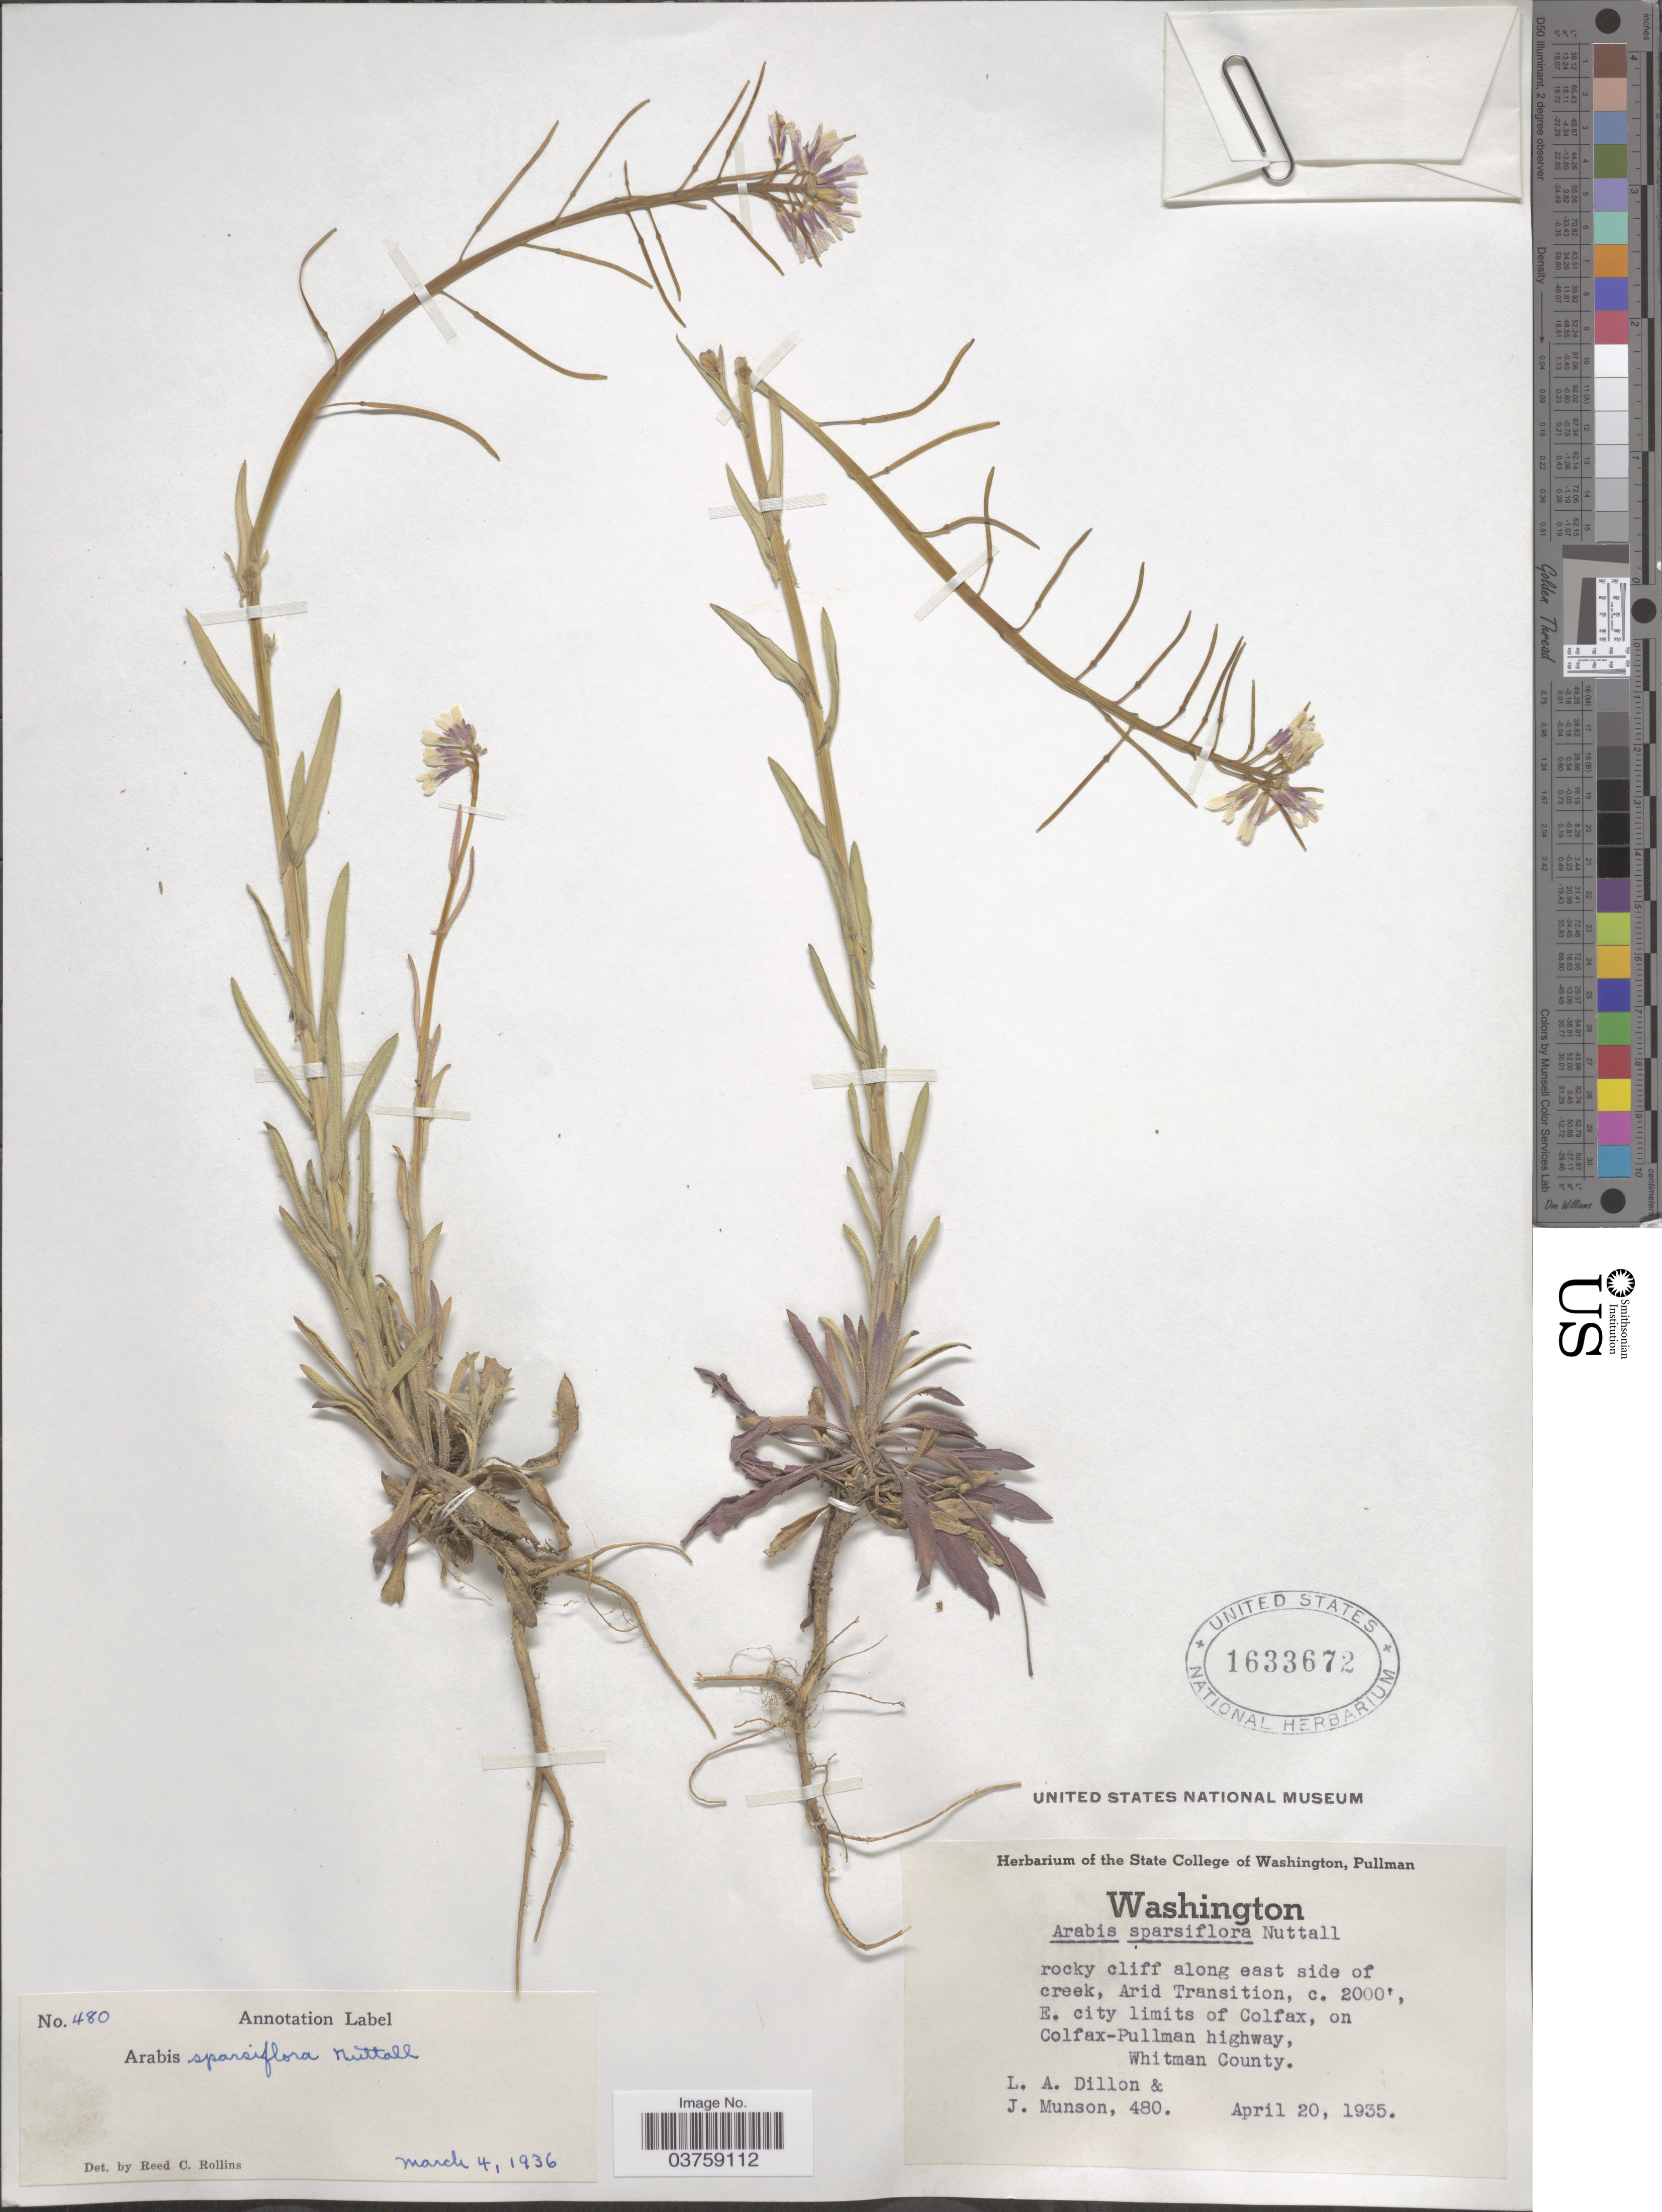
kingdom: Plantae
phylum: Tracheophyta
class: Magnoliopsida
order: Brassicales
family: Brassicaceae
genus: Arabis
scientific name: Arabis sparsiflora var. subvillosa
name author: (S. Watson) Rollins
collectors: L. Dillon & J. Munson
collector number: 480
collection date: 1935-04-20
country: United States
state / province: Washington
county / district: Whitman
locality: Rocky cliff along east side of creek, Arid Transition, E. city limits of Colfax, on Colfax-Pullman highway, Whitman County.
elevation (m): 610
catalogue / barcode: US 1633672